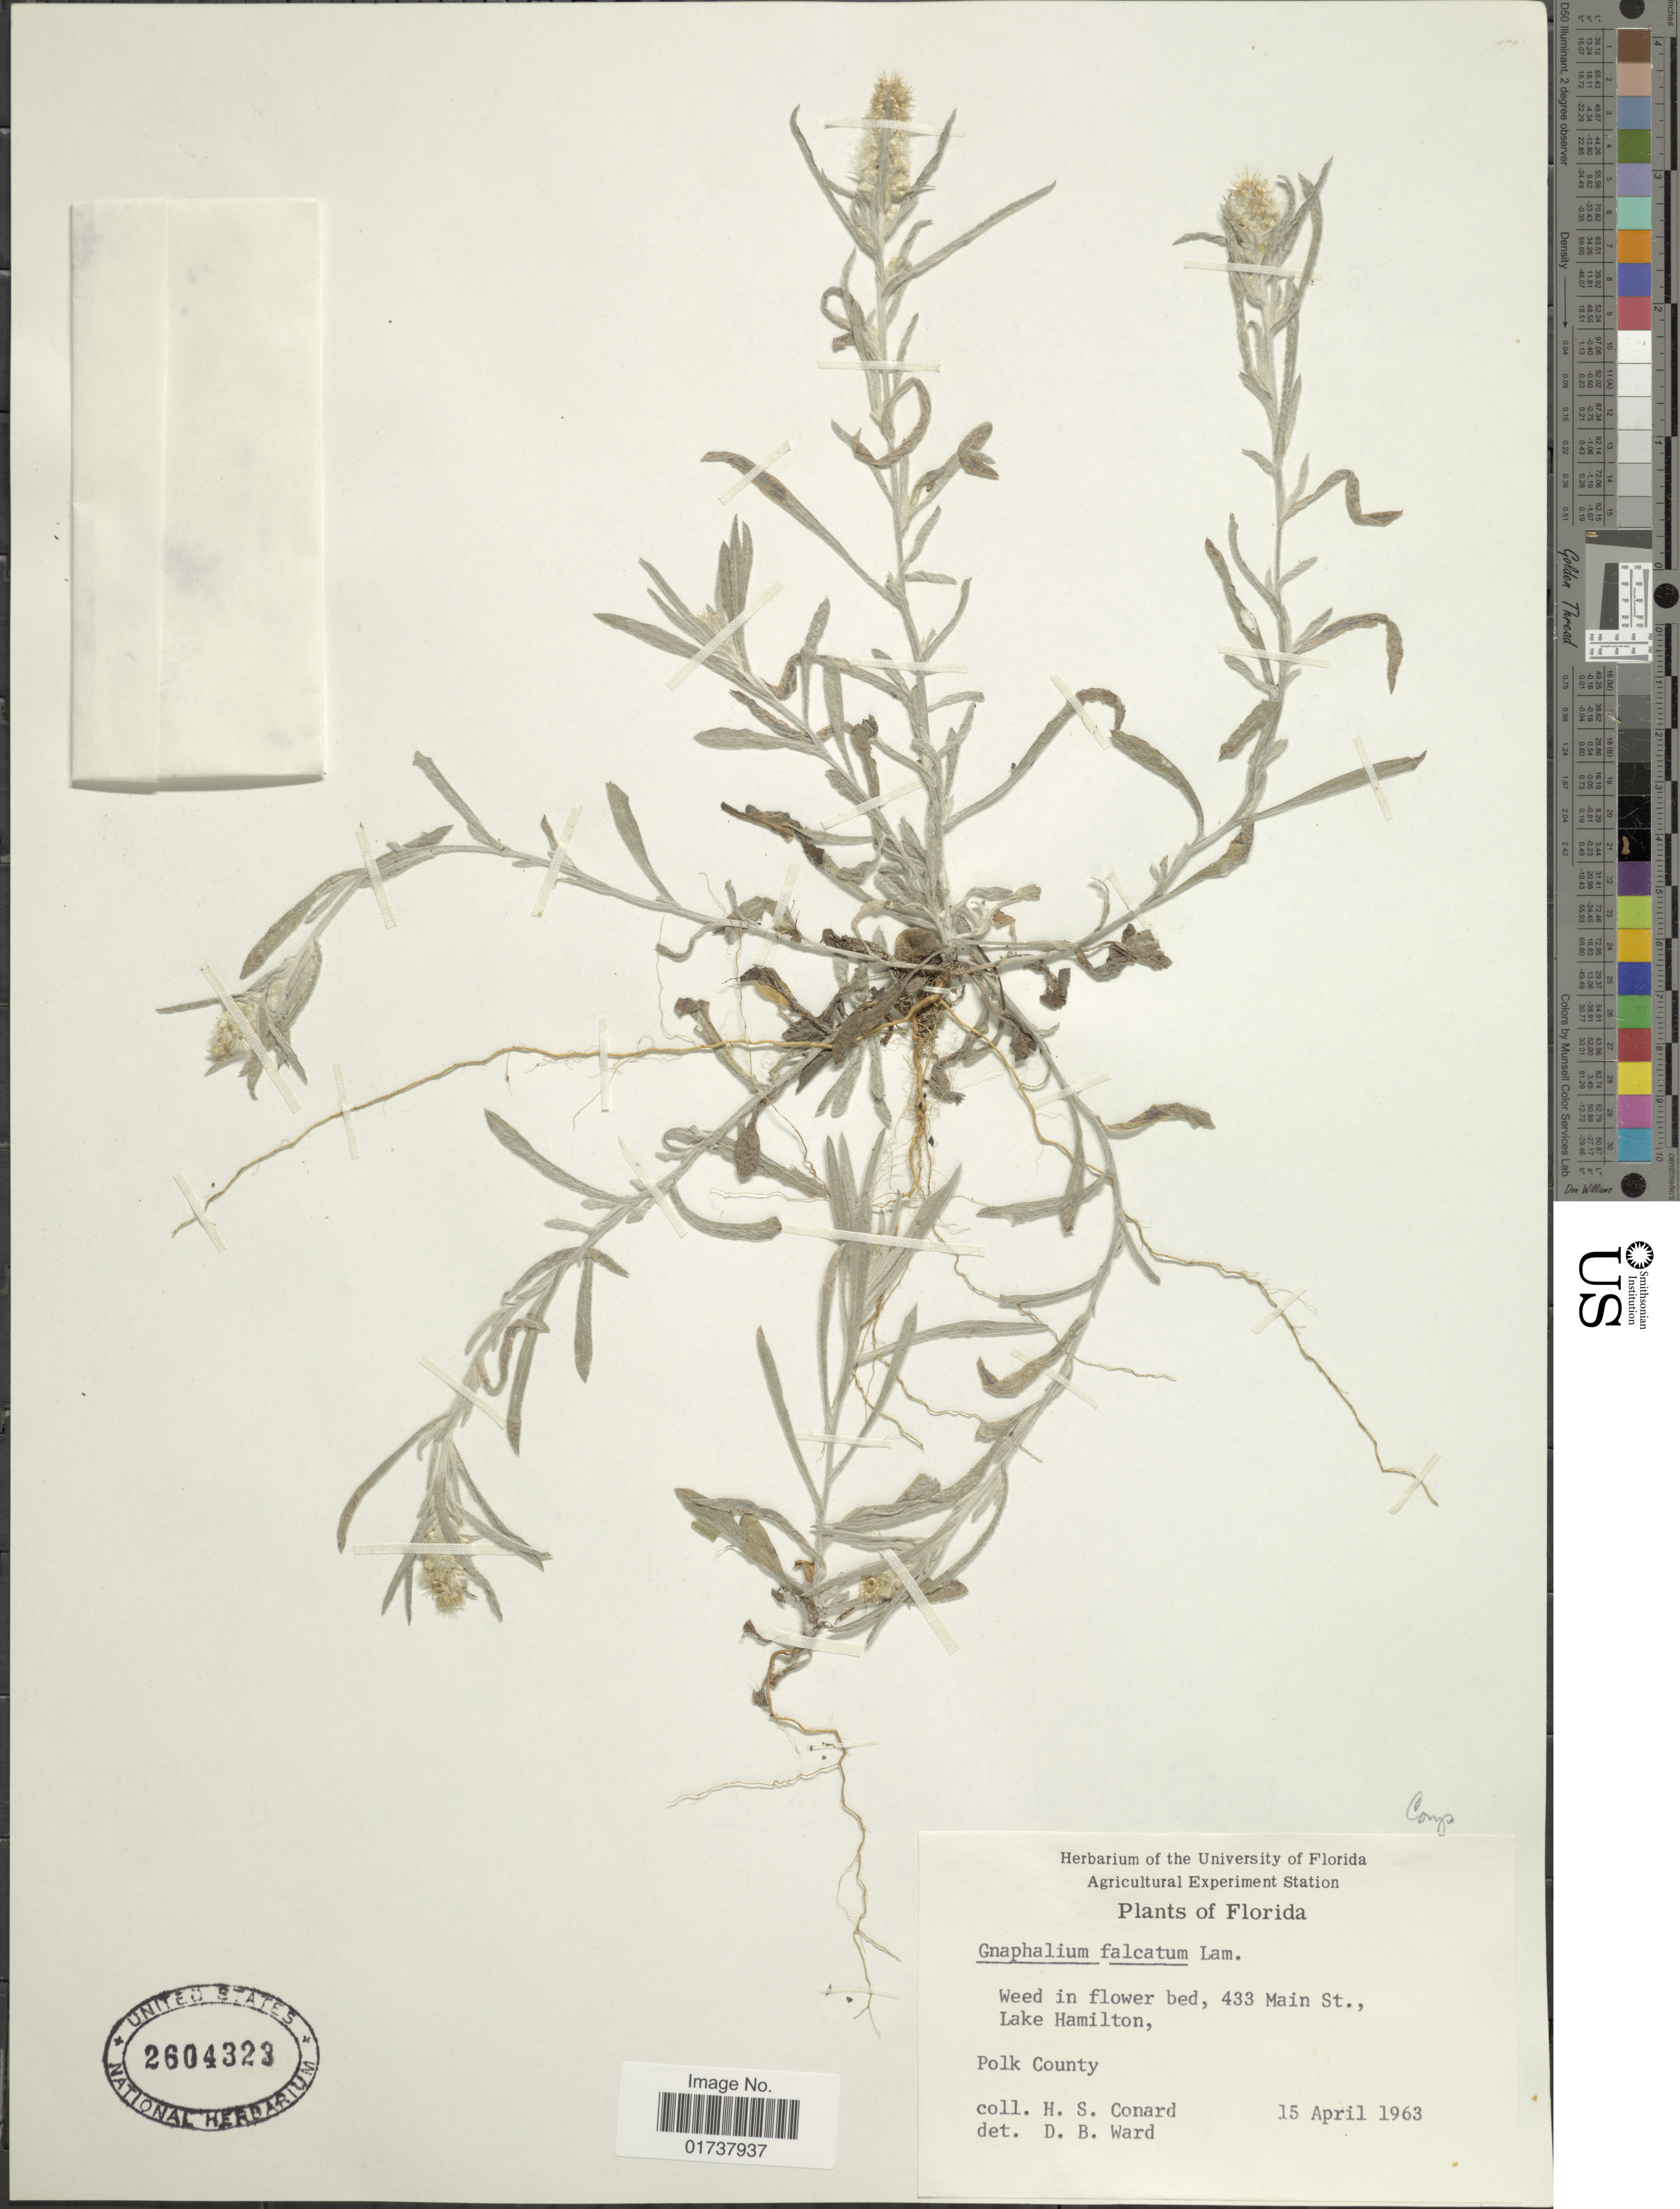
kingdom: Plantae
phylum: Tracheophyta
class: Magnoliopsida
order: Asterales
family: Asteraceae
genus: Gamochaeta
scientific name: Gamochaeta falcata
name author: (Lam.) Cabrera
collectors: H. Conrad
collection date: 1963-04-15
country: United States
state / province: Florida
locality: Polk County, 433 Main St., Lake Hamilton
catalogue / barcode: US 2604323